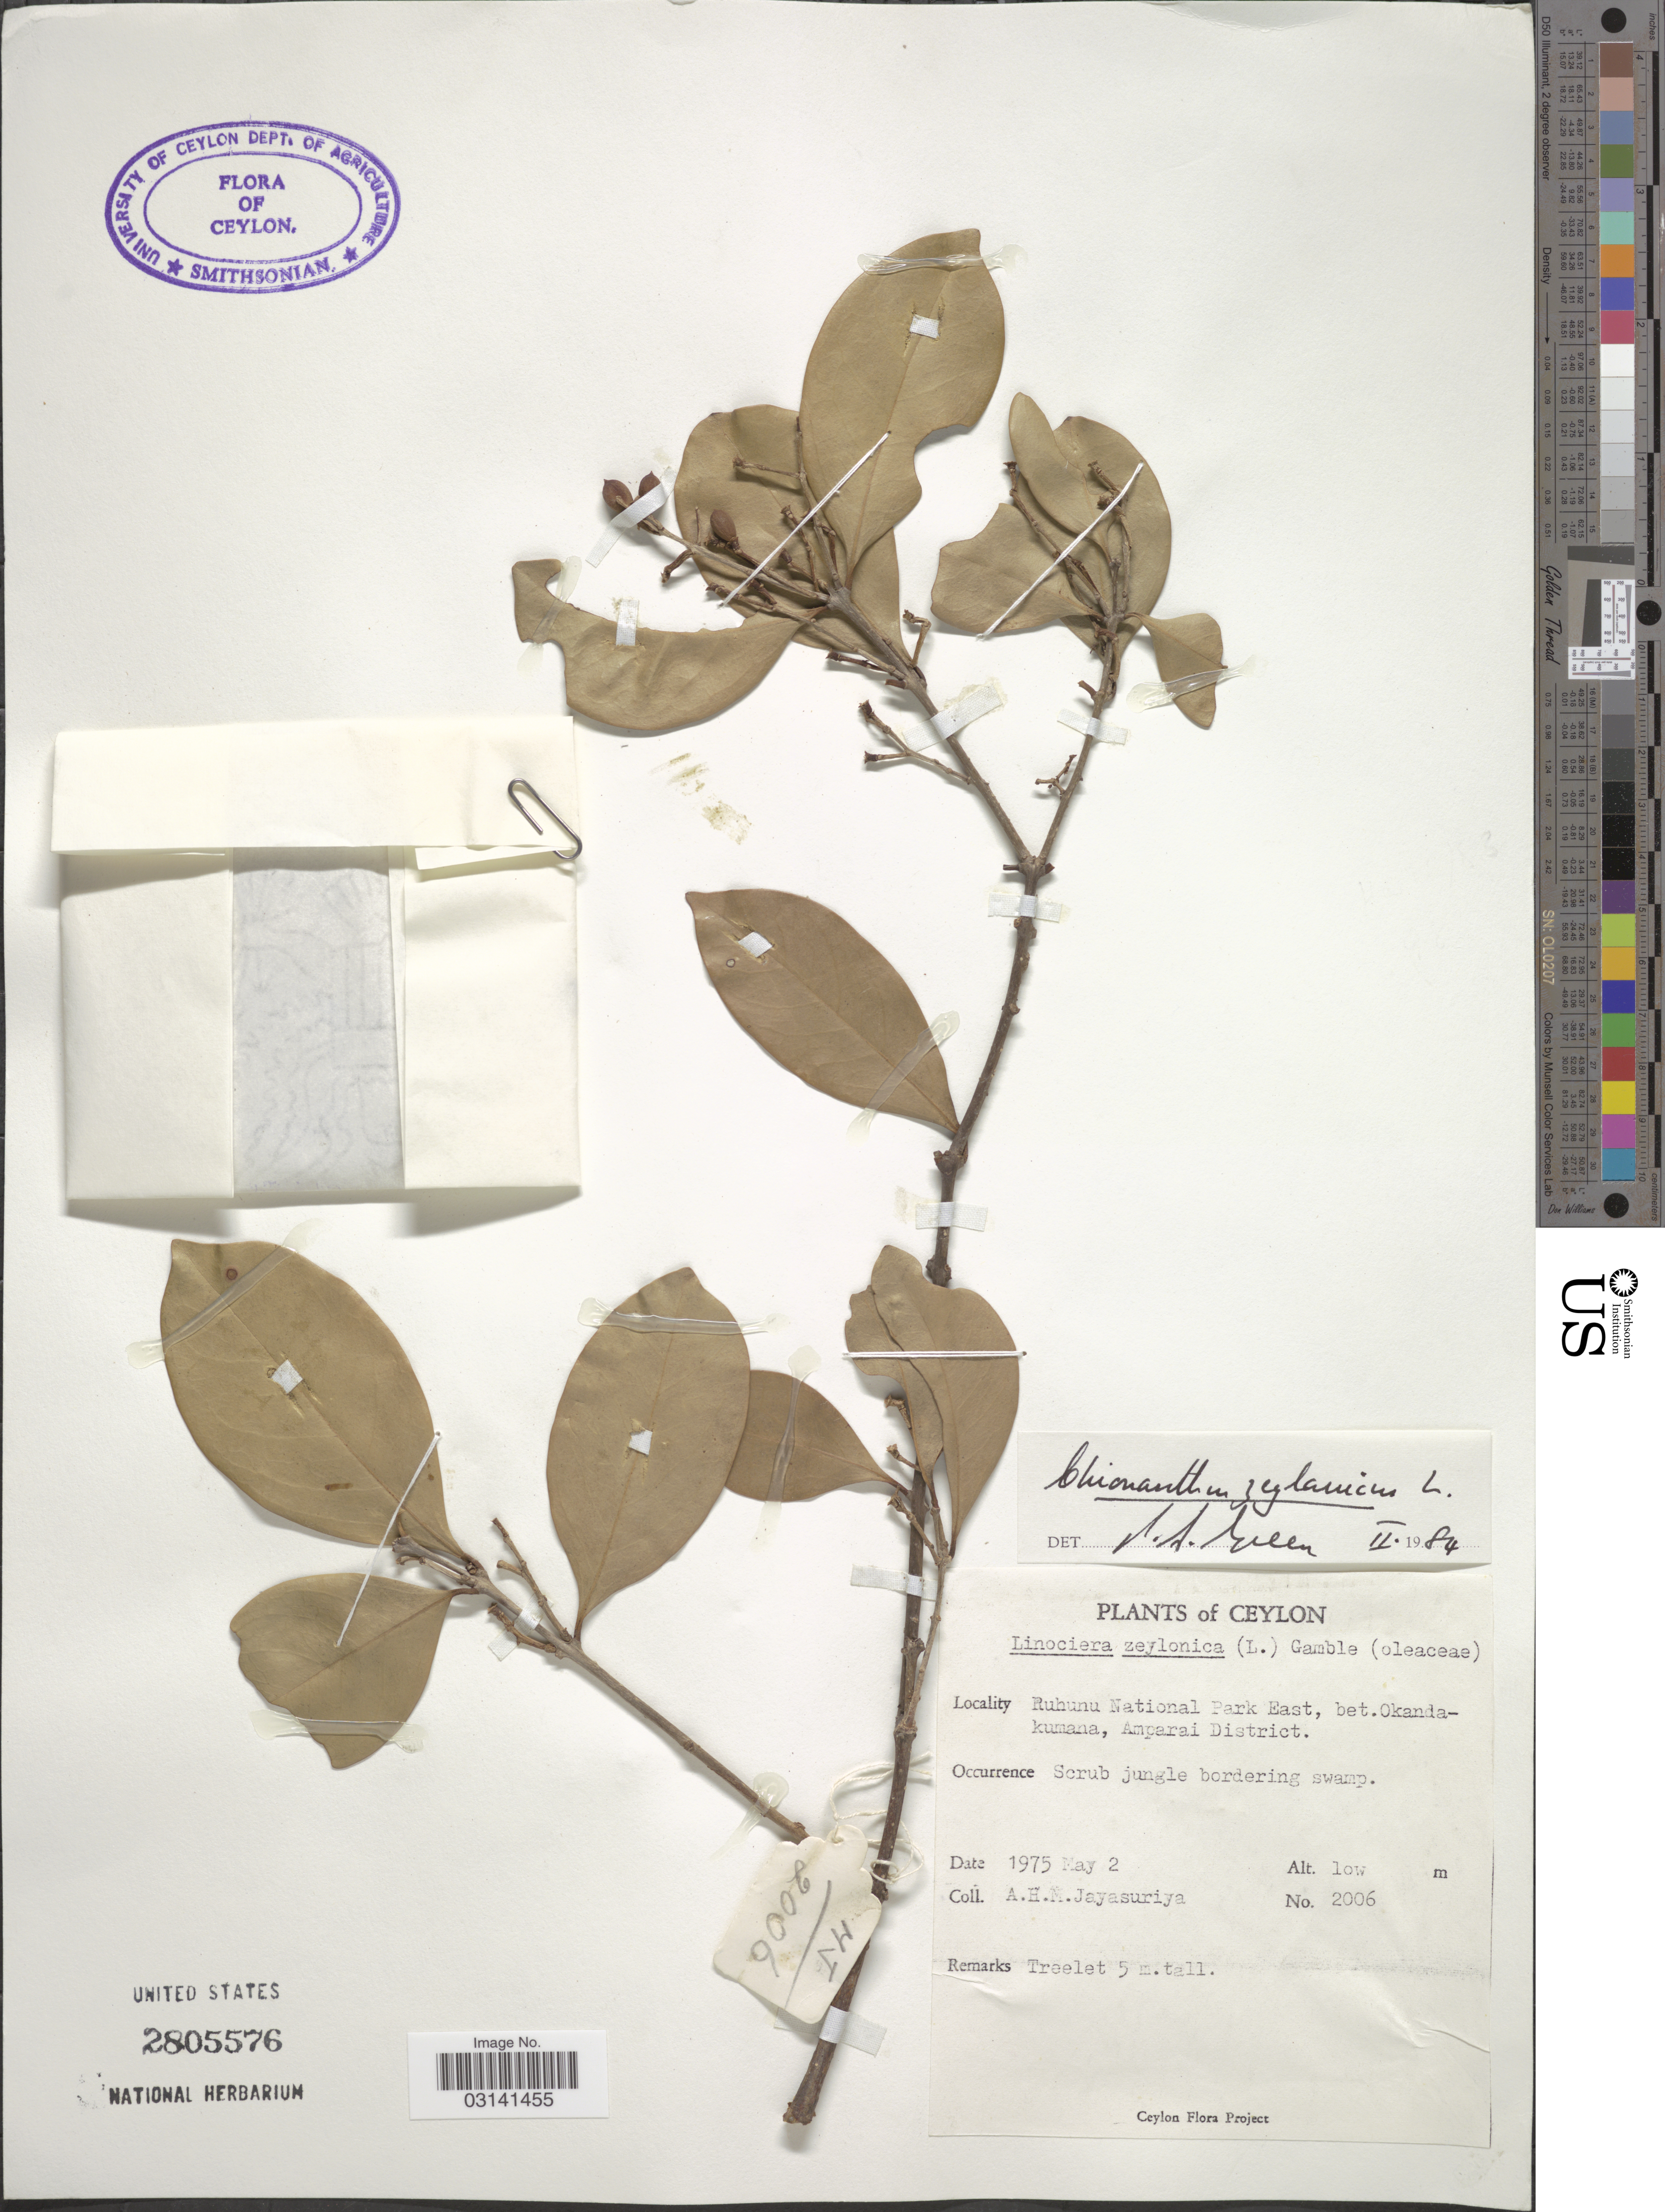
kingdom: Plantae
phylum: Tracheophyta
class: Magnoliopsida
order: Lamiales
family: Oleaceae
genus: Chionanthus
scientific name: Chionanthus zeylanicus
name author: L.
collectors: A. H. Jayasuriya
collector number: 2006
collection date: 1975-05-02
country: Sri Lanka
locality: Ceylon. Ruhunu National Park East, bet. OKandakumana, Amparai District.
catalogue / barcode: US 2805576